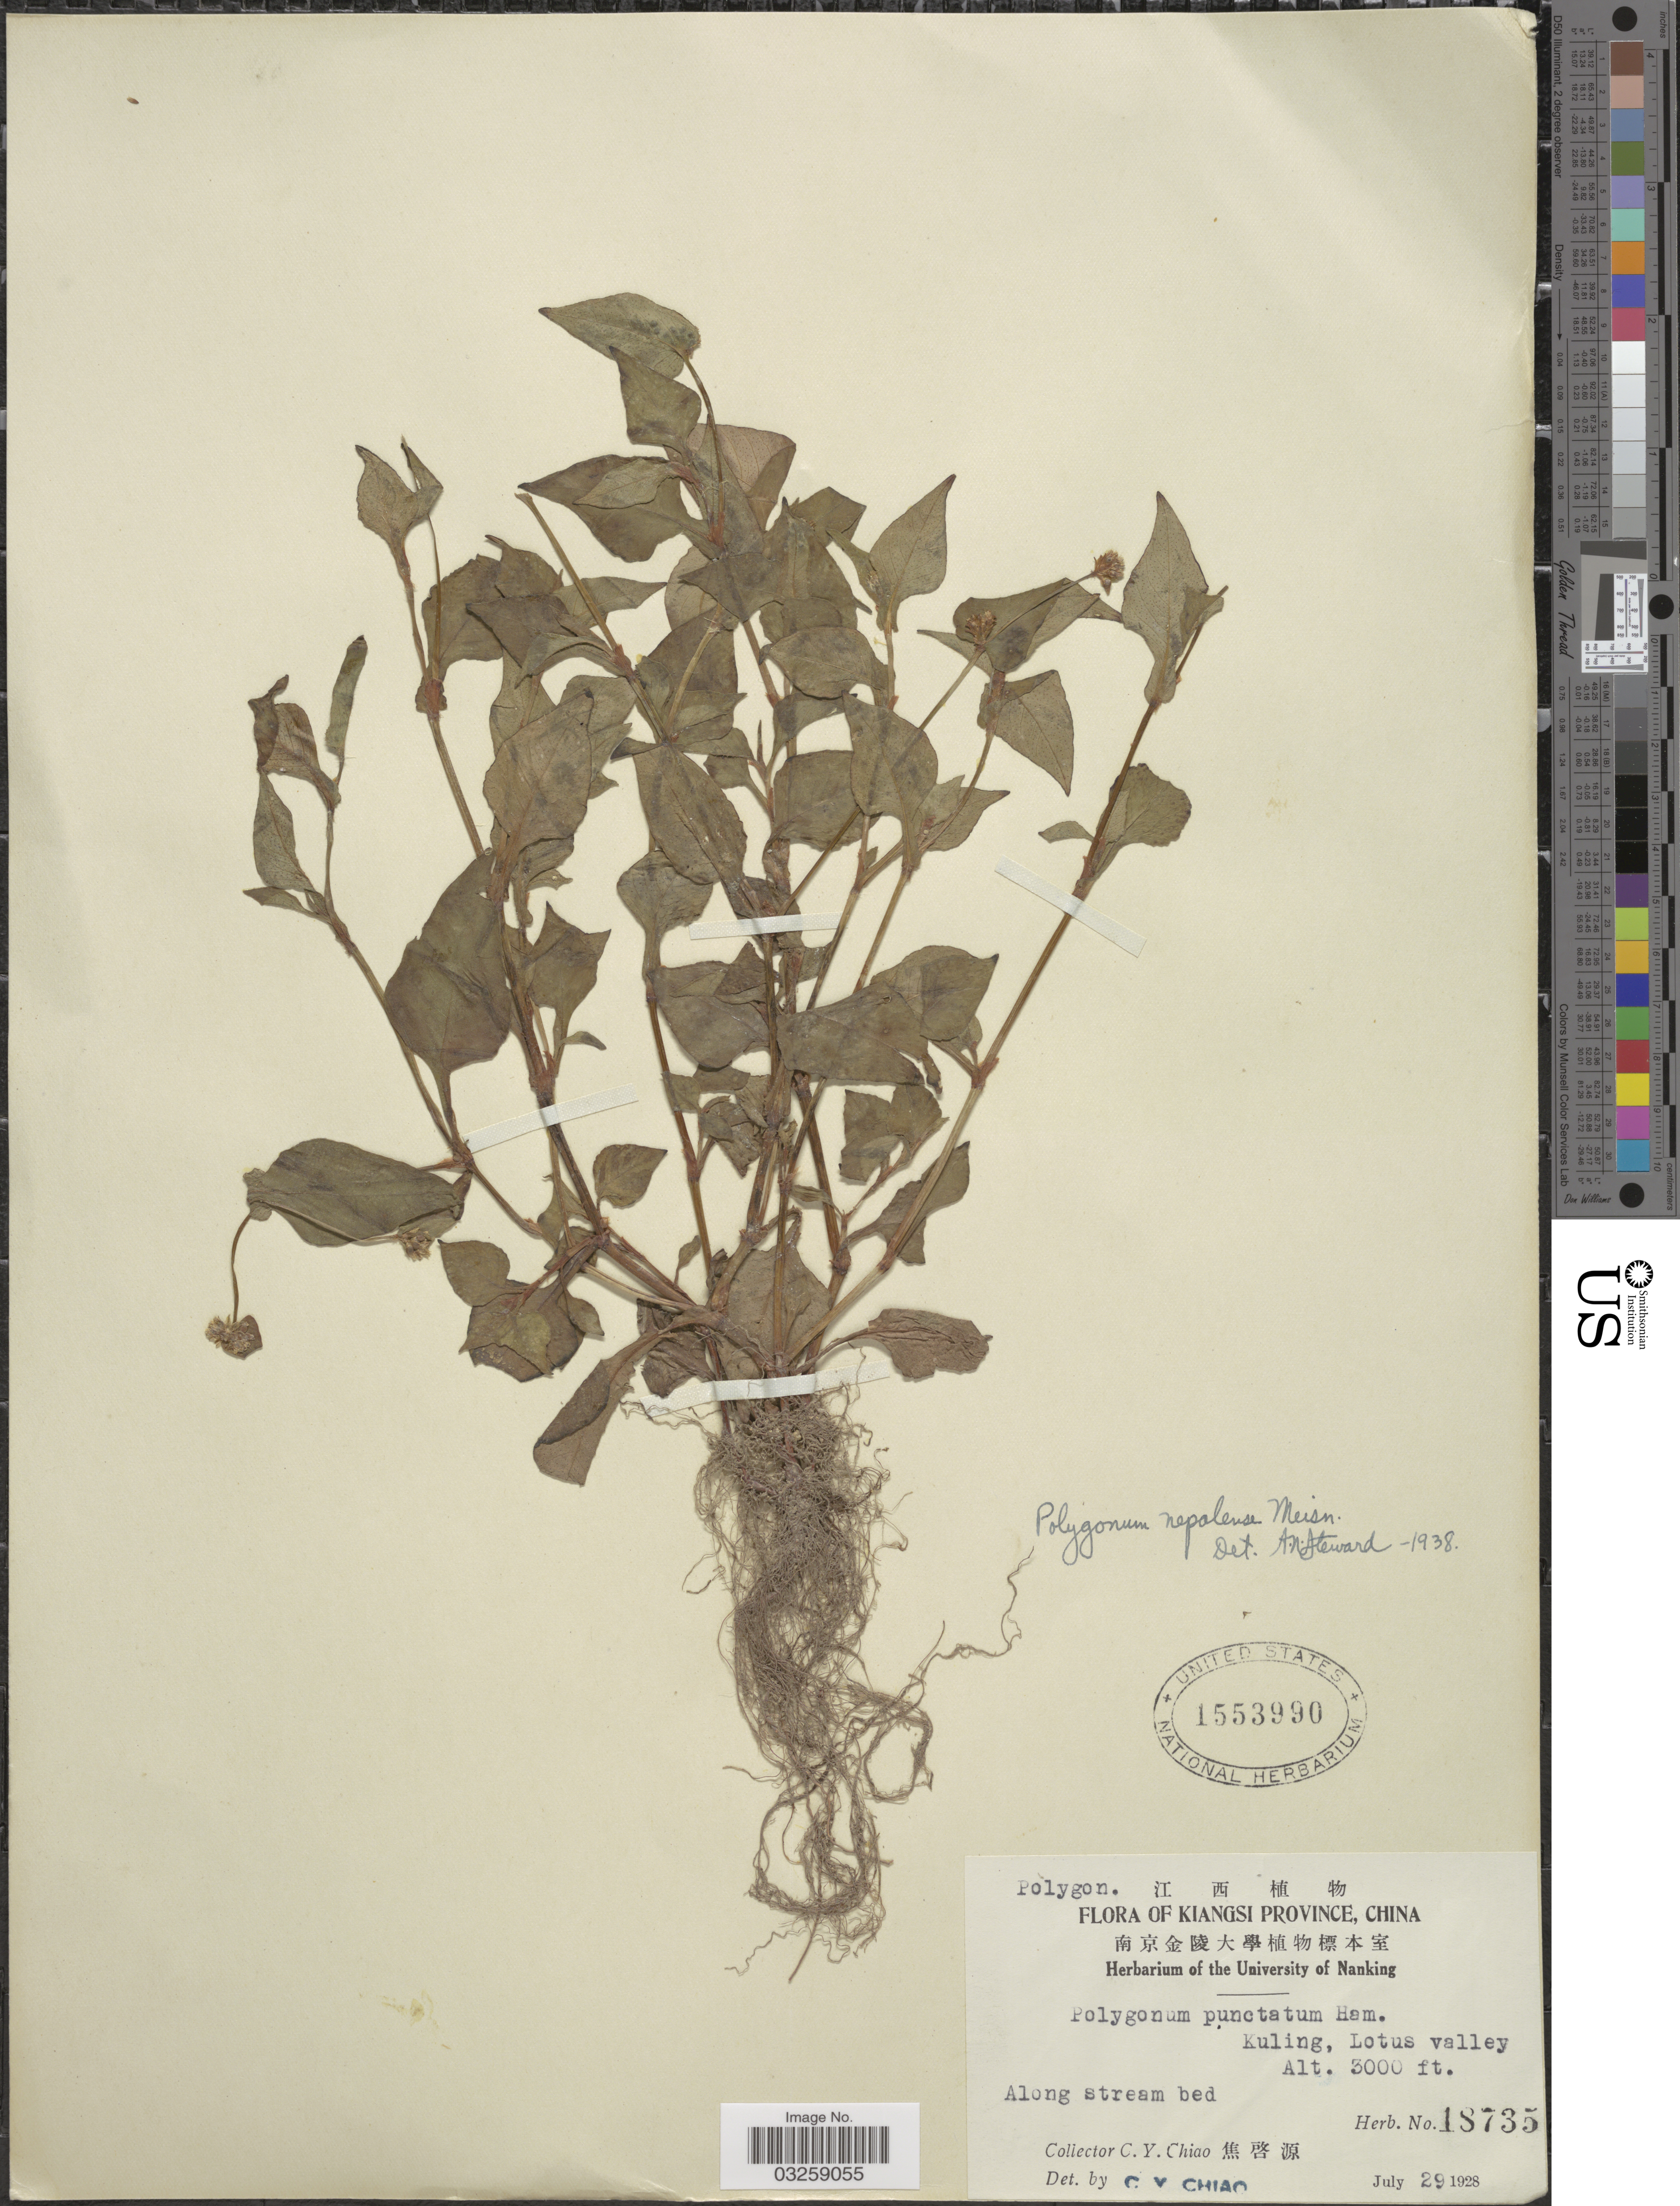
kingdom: Plantae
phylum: Tracheophyta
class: Magnoliopsida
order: Caryophyllales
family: Polygonaceae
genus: Polygonum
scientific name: Polygonum nepalense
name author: Meisn.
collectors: C. Y. Chiao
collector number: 18735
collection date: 1928-07-29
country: China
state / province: Jiangxi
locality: Kiangsi Province. Kuling, Lotus Valley.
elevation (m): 914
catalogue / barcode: US 1553990